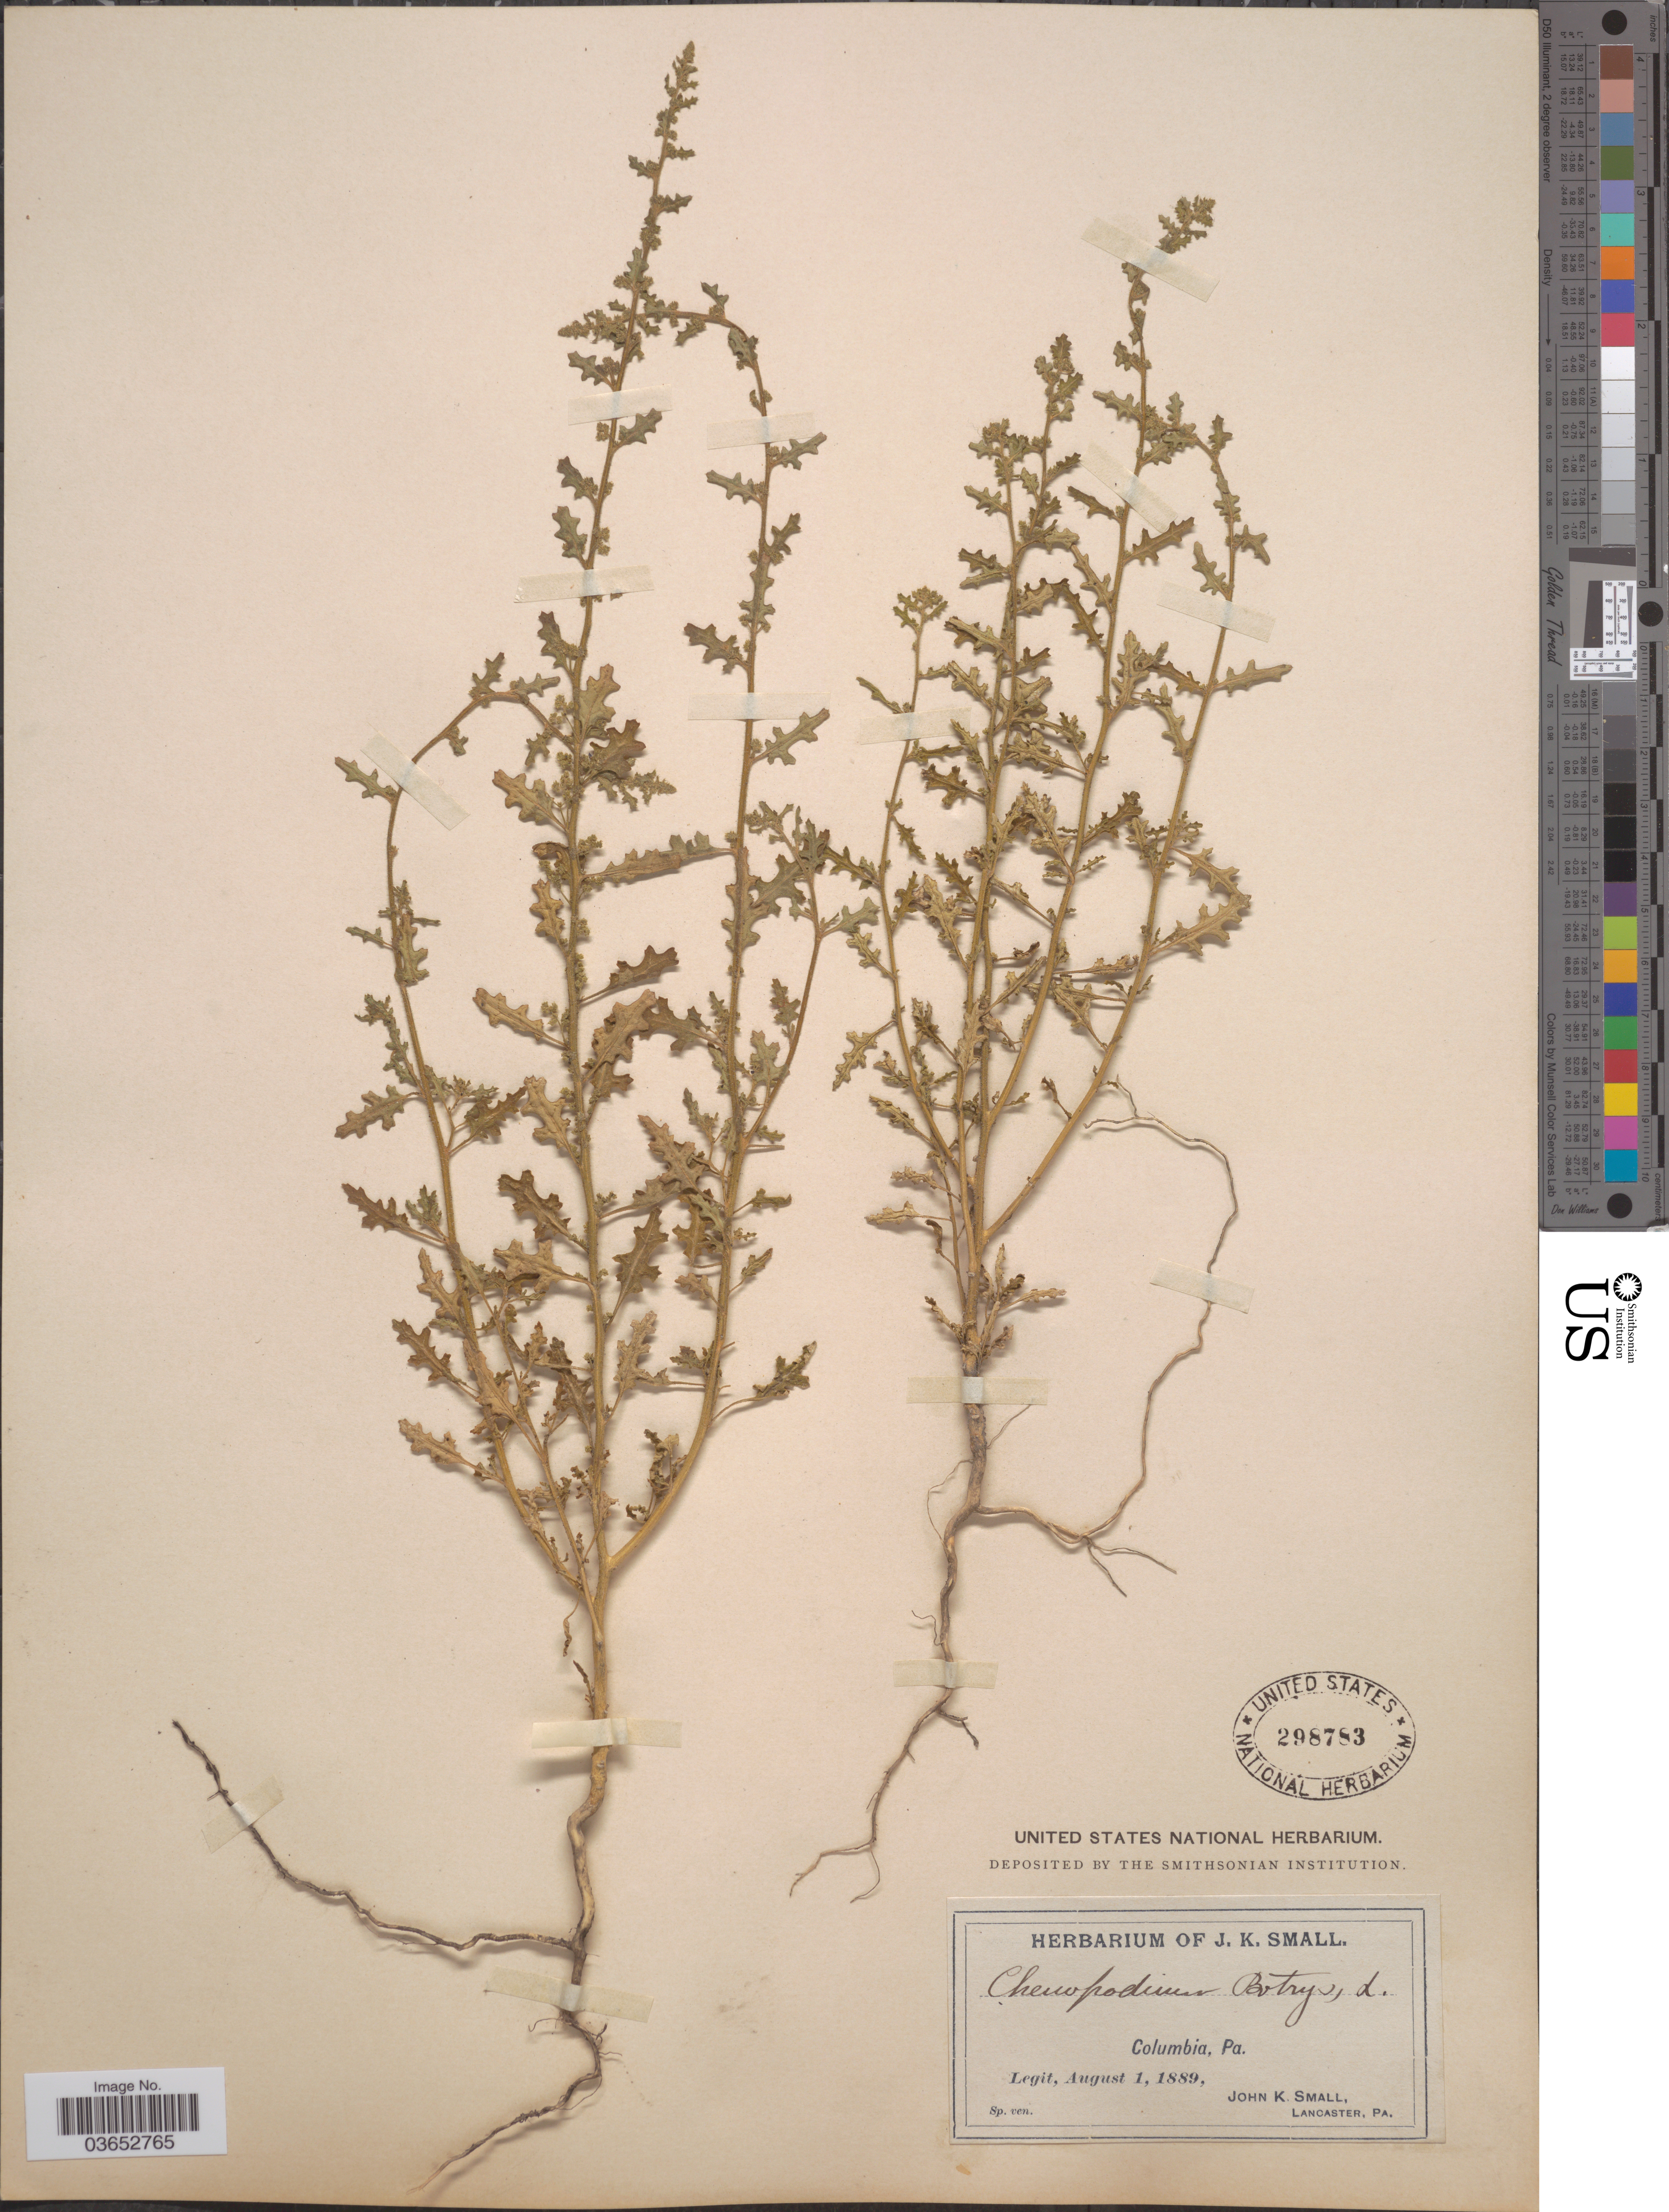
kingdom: Plantae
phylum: Tracheophyta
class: Magnoliopsida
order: Caryophyllales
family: Amaranthaceae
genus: Chenopodium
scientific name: Chenopodium botrys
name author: L.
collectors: J. K. Small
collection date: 1889-08-01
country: United States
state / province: Pennsylvania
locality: Columbia.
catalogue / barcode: US 298783